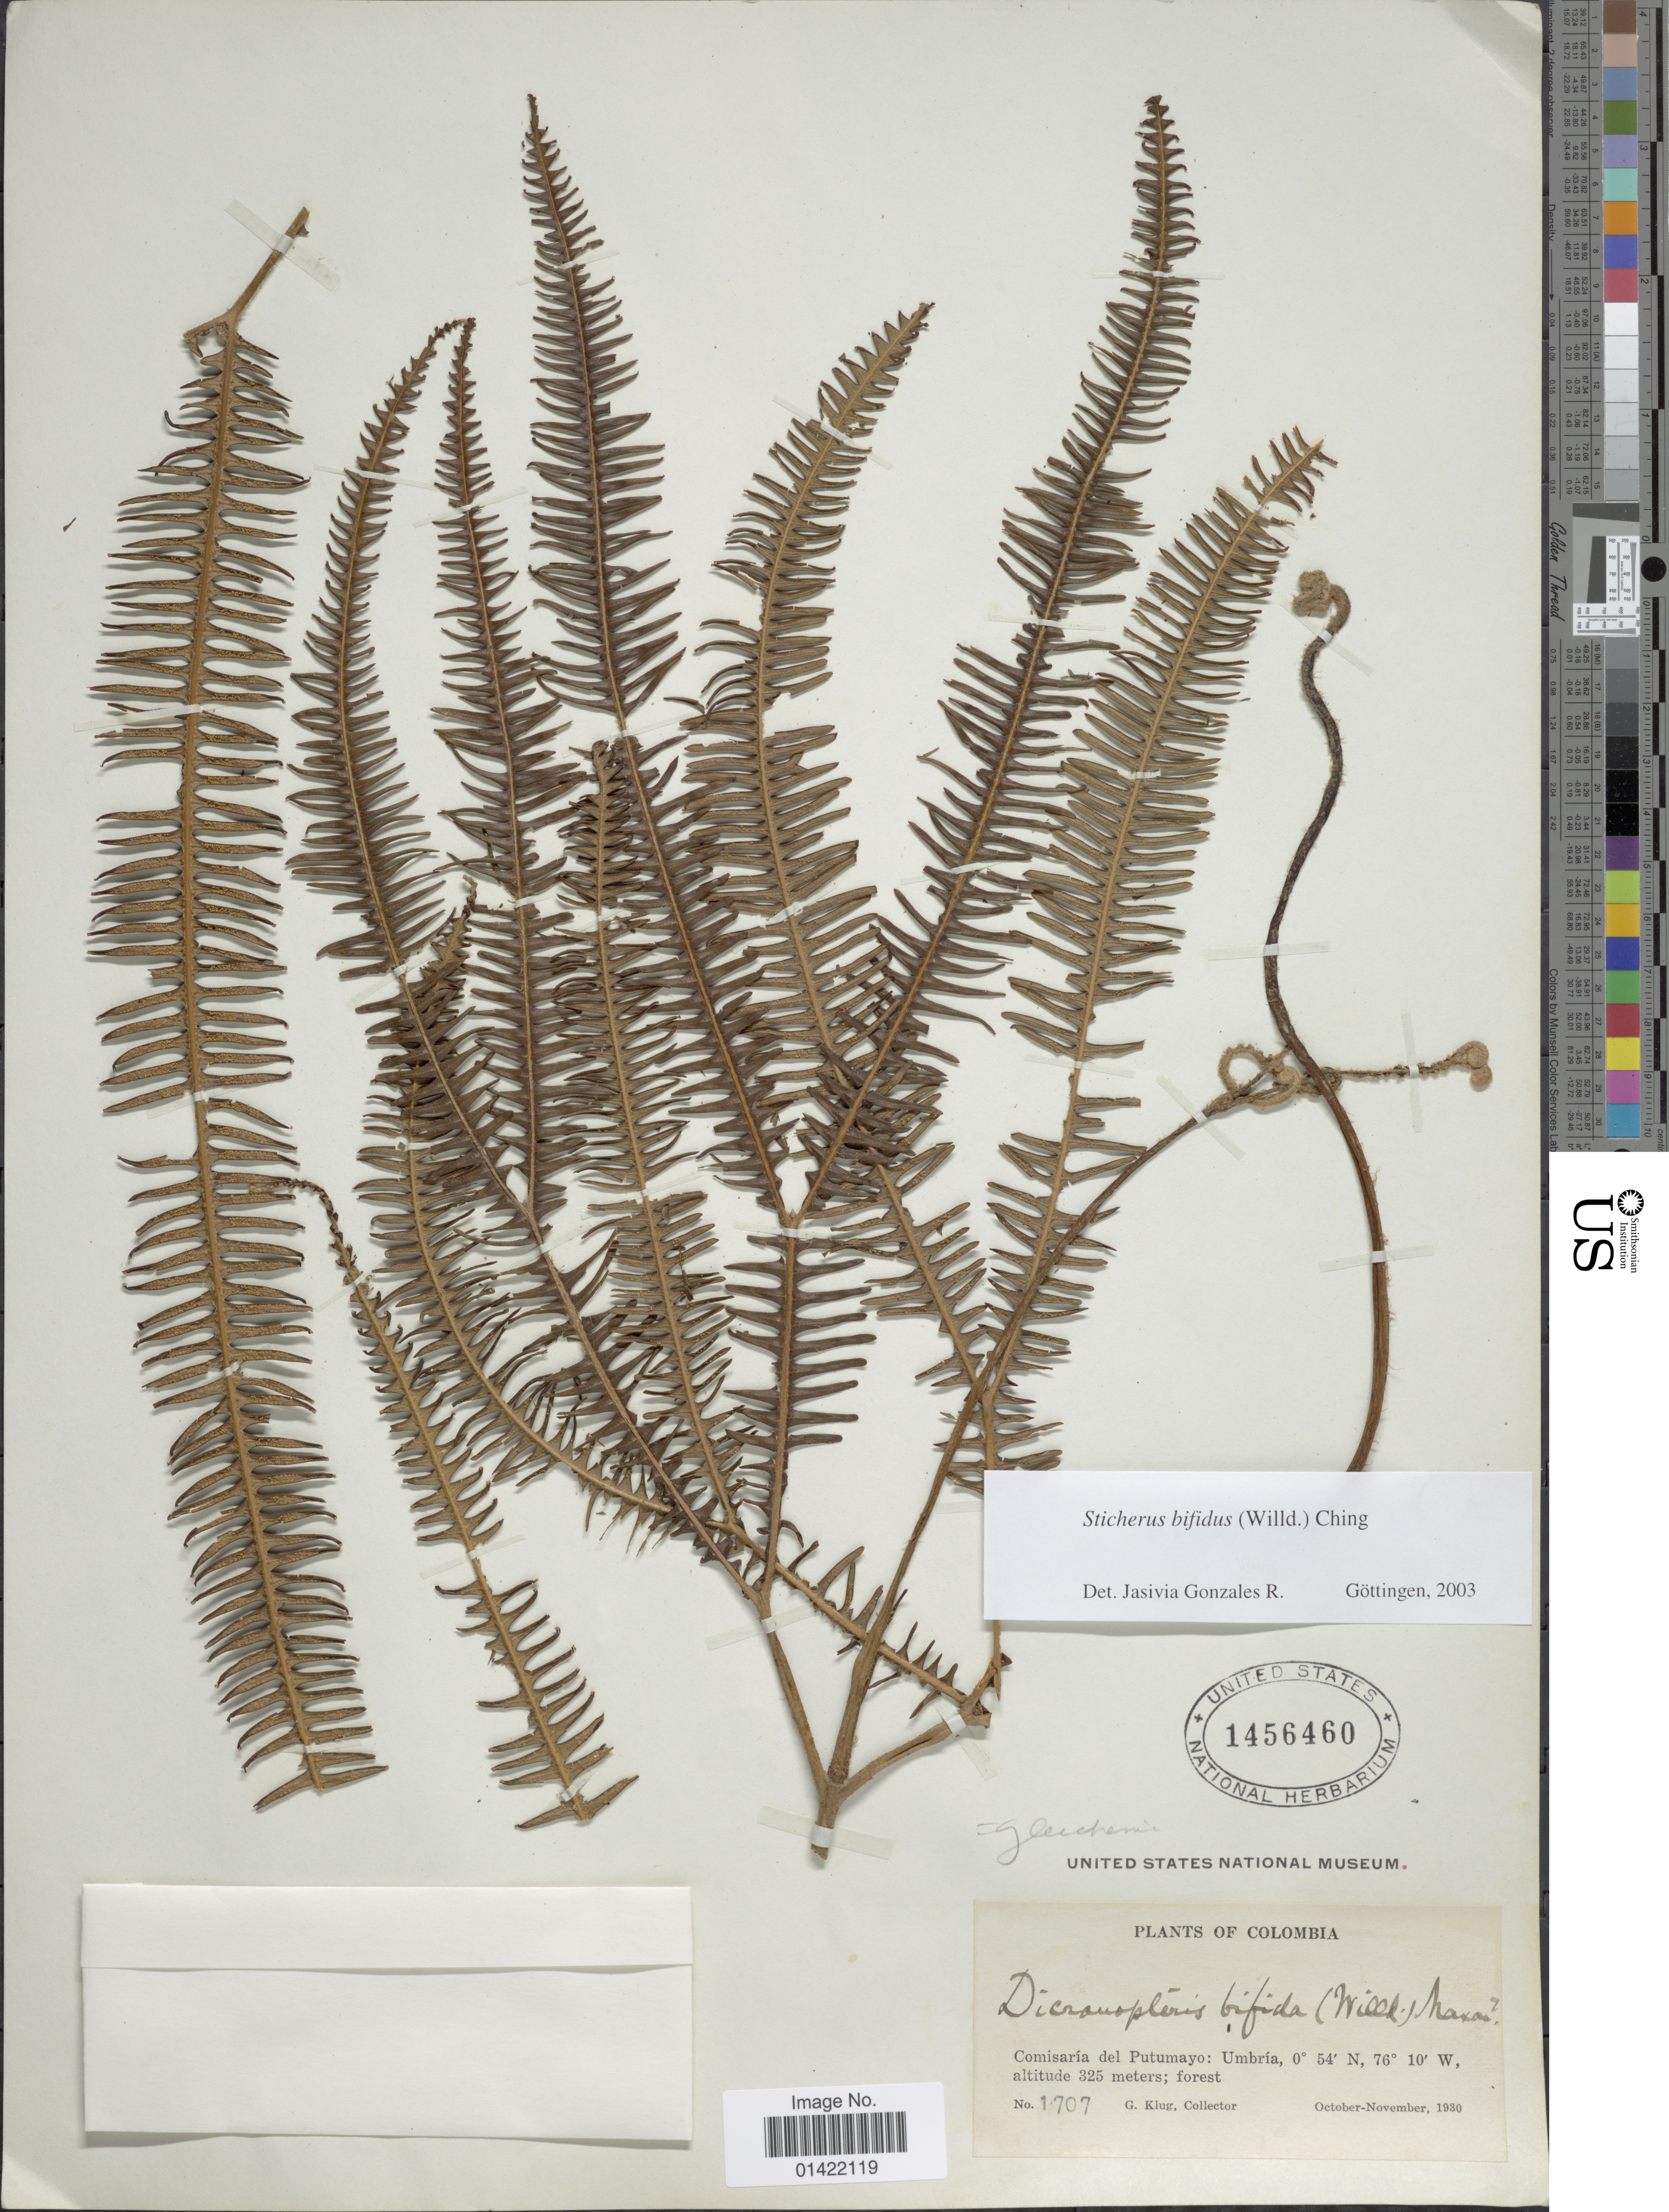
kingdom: Plantae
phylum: Tracheophyta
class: Polypodiopsida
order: Gleicheniales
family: Gleicheniaceae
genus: Sticherus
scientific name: Sticherus bifidus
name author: (Willd.) Ching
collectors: G. Klug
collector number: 1707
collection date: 1930-10/1930-11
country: Colombia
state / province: Putumayo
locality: Comisaria del Putumayo: Umbria.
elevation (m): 325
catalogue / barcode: US 1456460